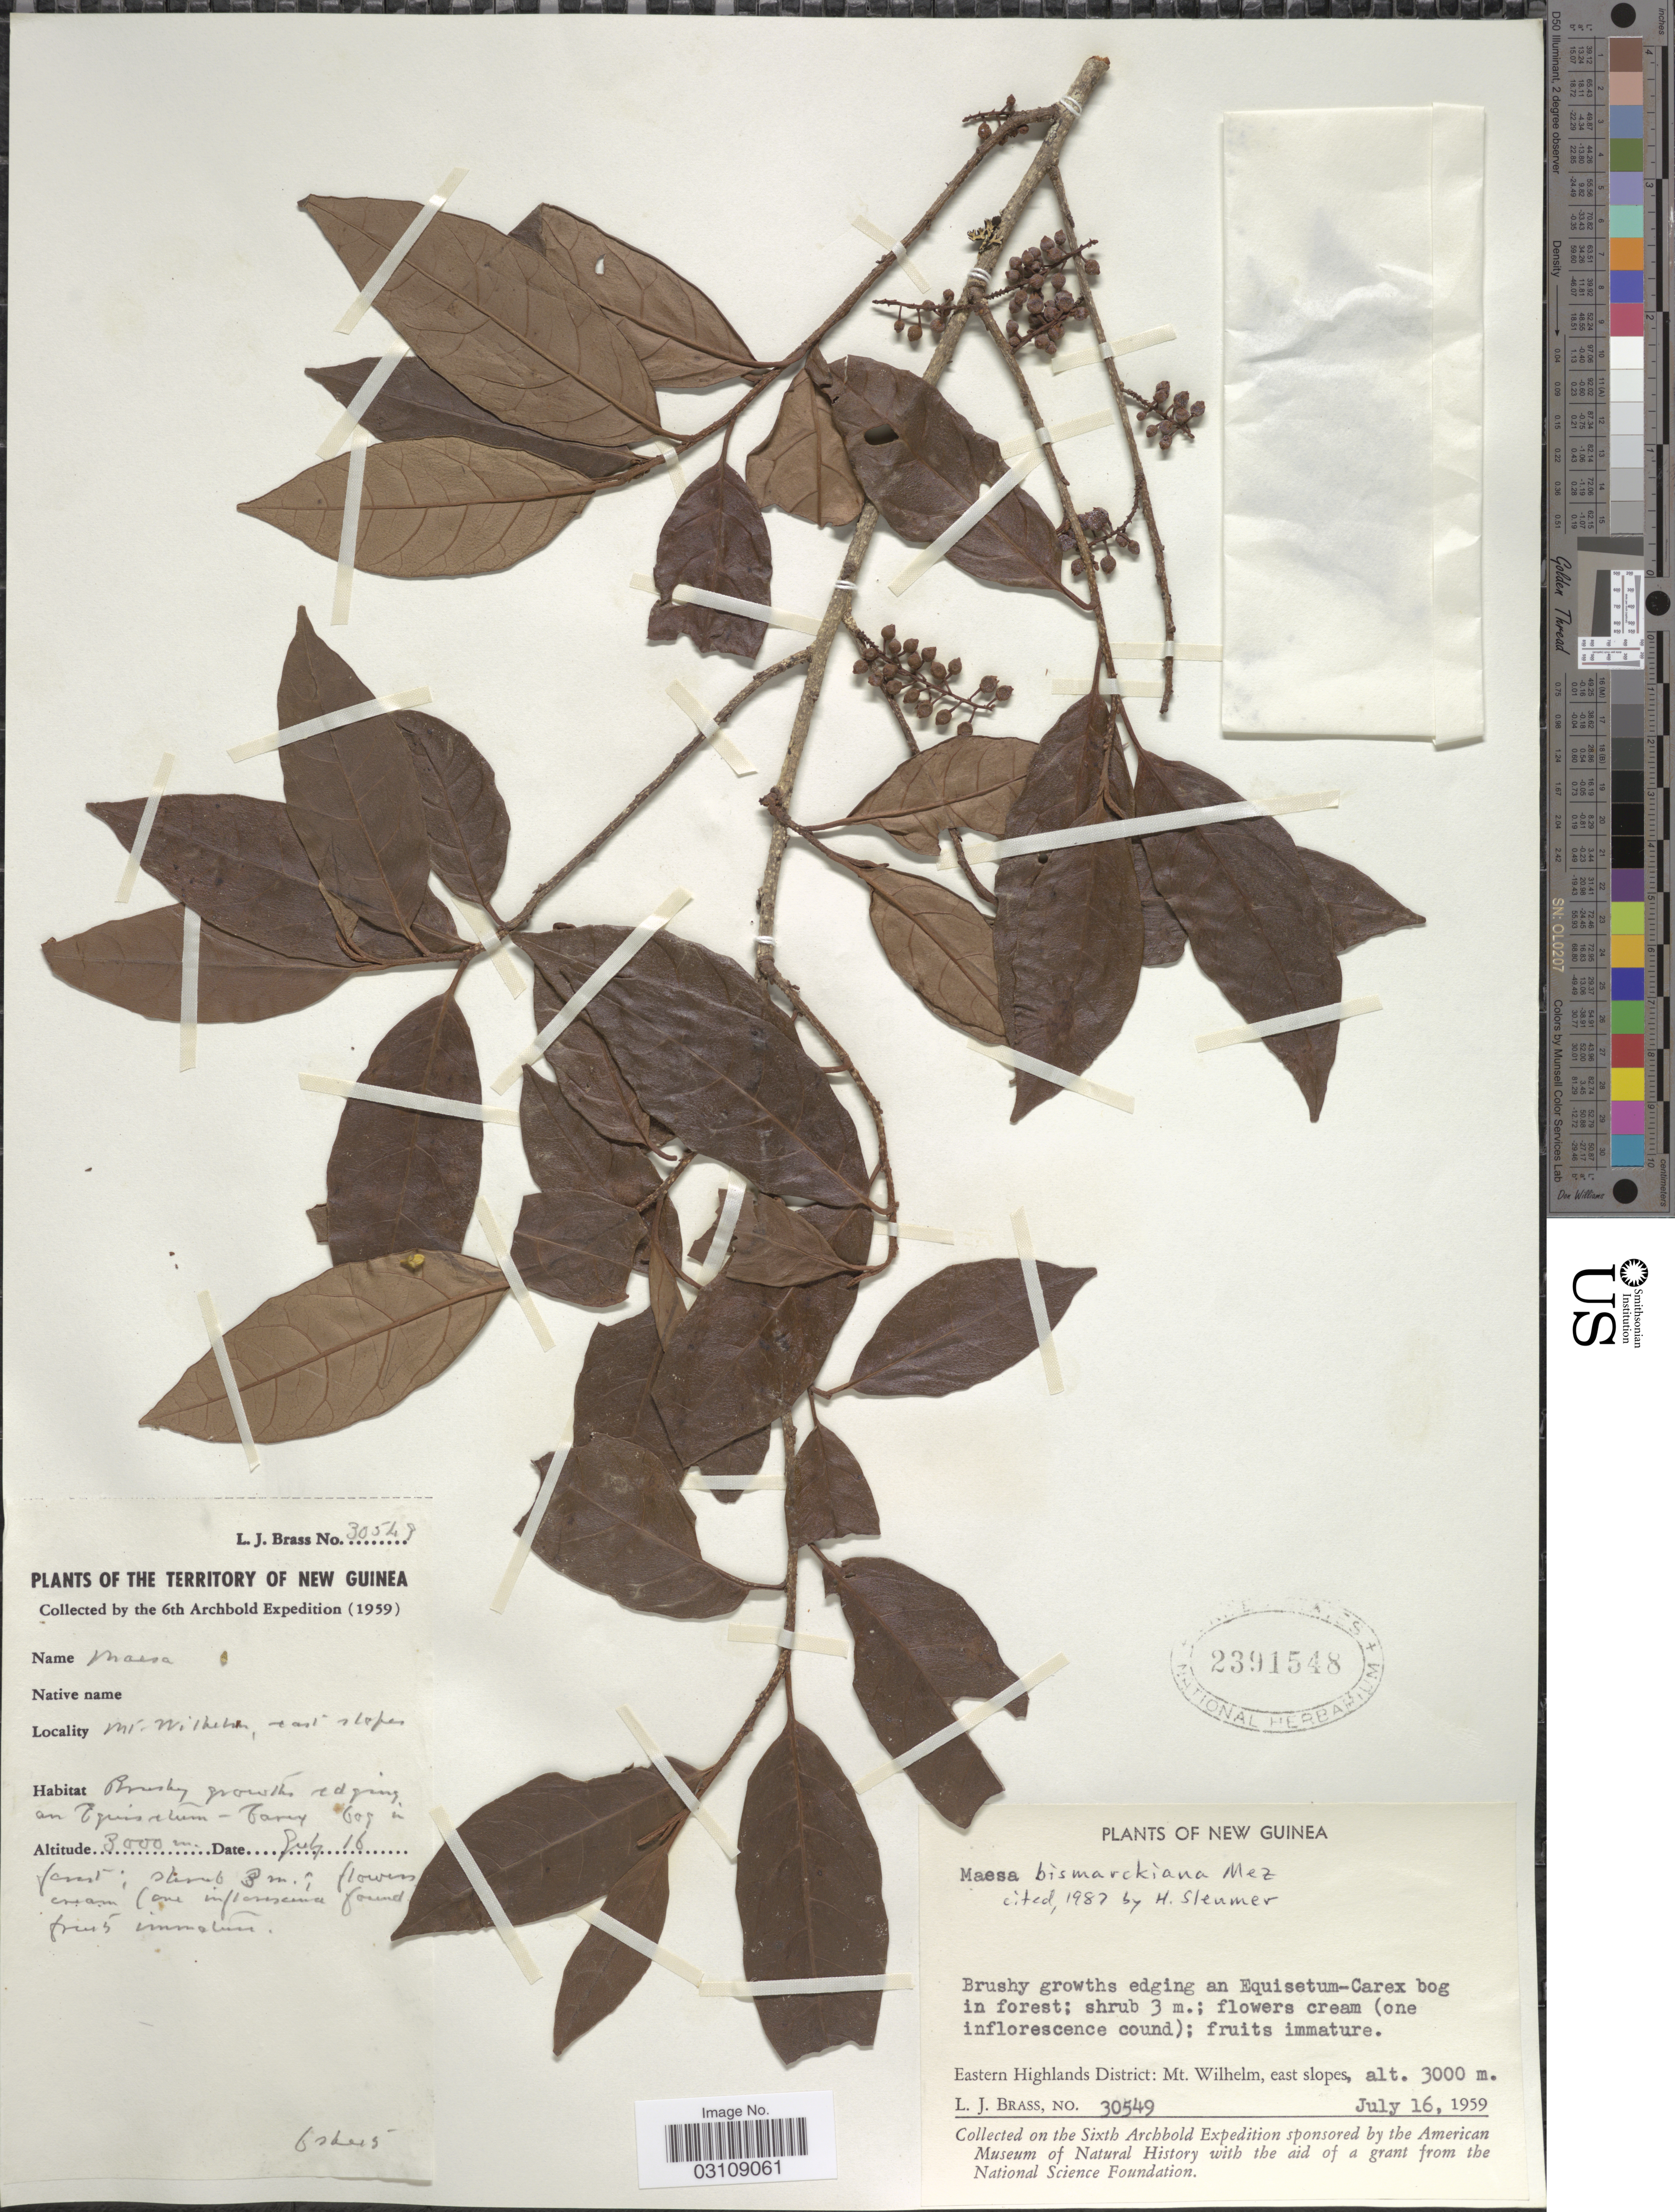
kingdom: Plantae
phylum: Tracheophyta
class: Magnoliopsida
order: Ericales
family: Primulaceae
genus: Maesa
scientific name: Maesa bismarckiana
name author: Mez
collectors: L. J. Brass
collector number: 30549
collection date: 1959-07-16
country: Papua New Guinea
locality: New Guinea, The Territory of New Guinea, Eastern Highlands District: Mt. Wilhelm, east slopes.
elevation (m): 3000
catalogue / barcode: US 2391548